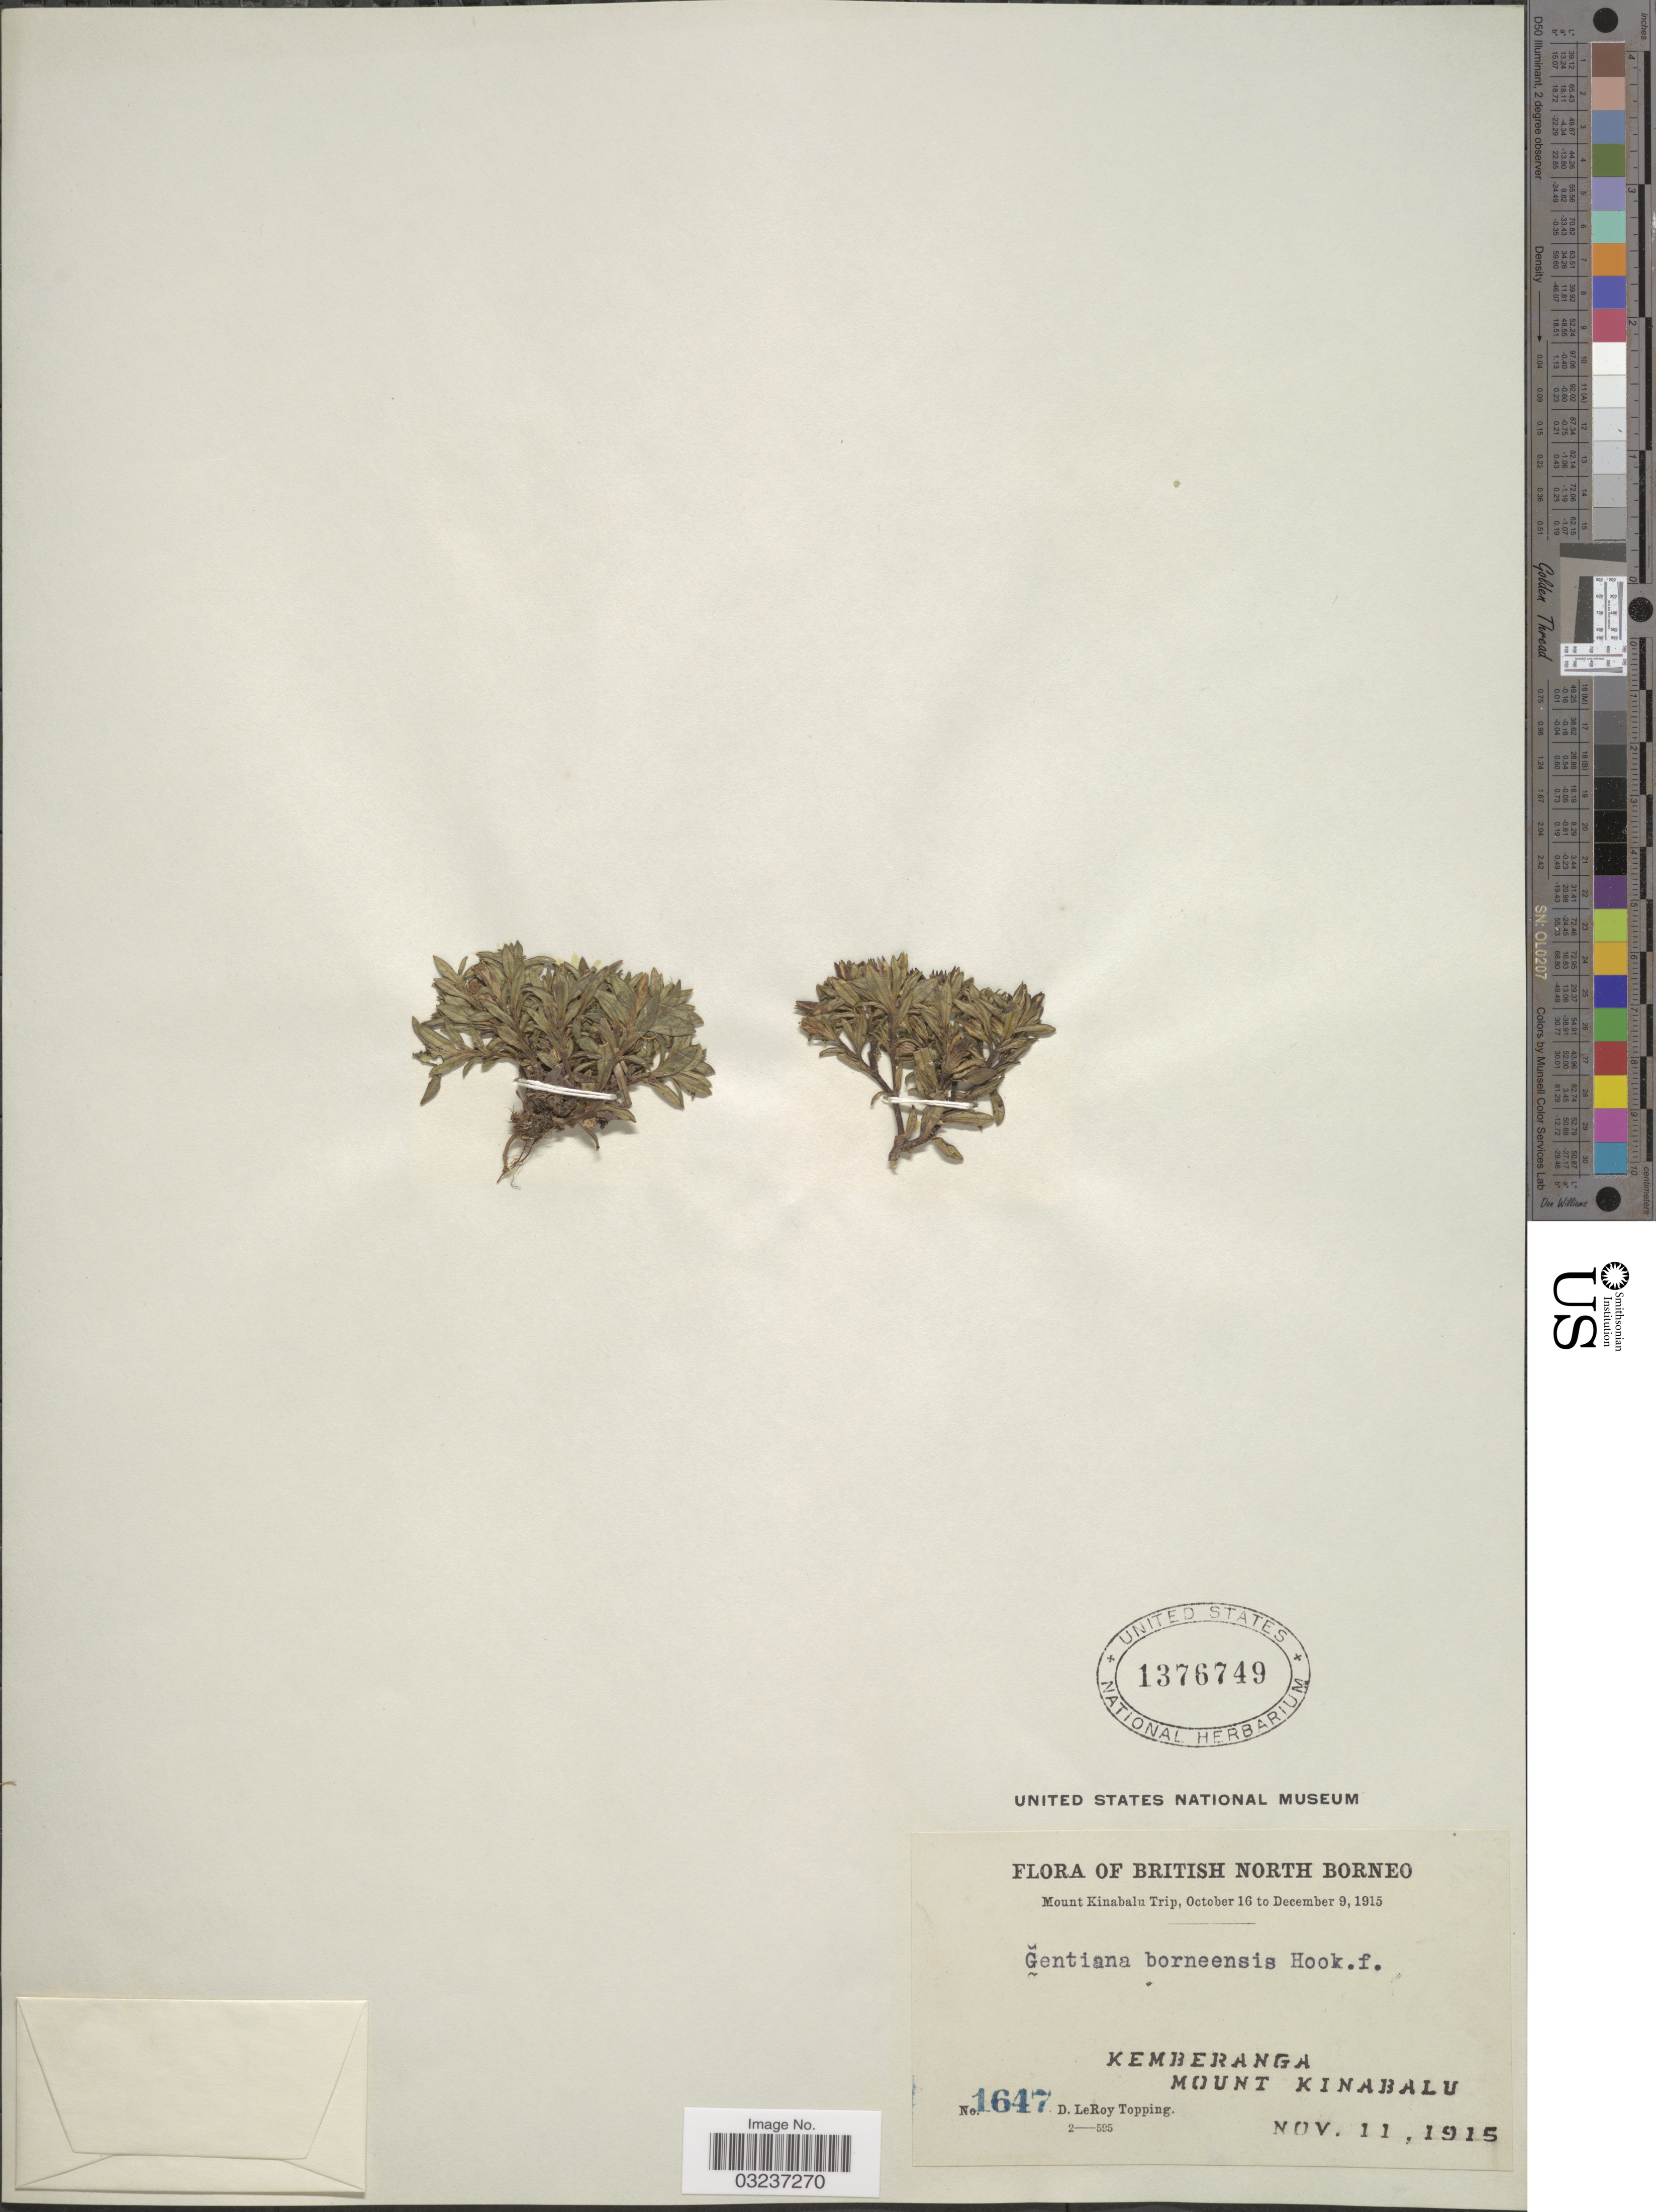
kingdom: Plantae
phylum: Tracheophyta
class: Magnoliopsida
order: Gentianales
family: Gentianaceae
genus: Gentiana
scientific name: Gentiana borneensis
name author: Hook. f.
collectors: D. L. Topping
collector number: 1647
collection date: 1915-11-11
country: Malaysia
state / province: Sabah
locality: British North Borneo. Kemberanga. Mount Kinabalu.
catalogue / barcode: US 1376749